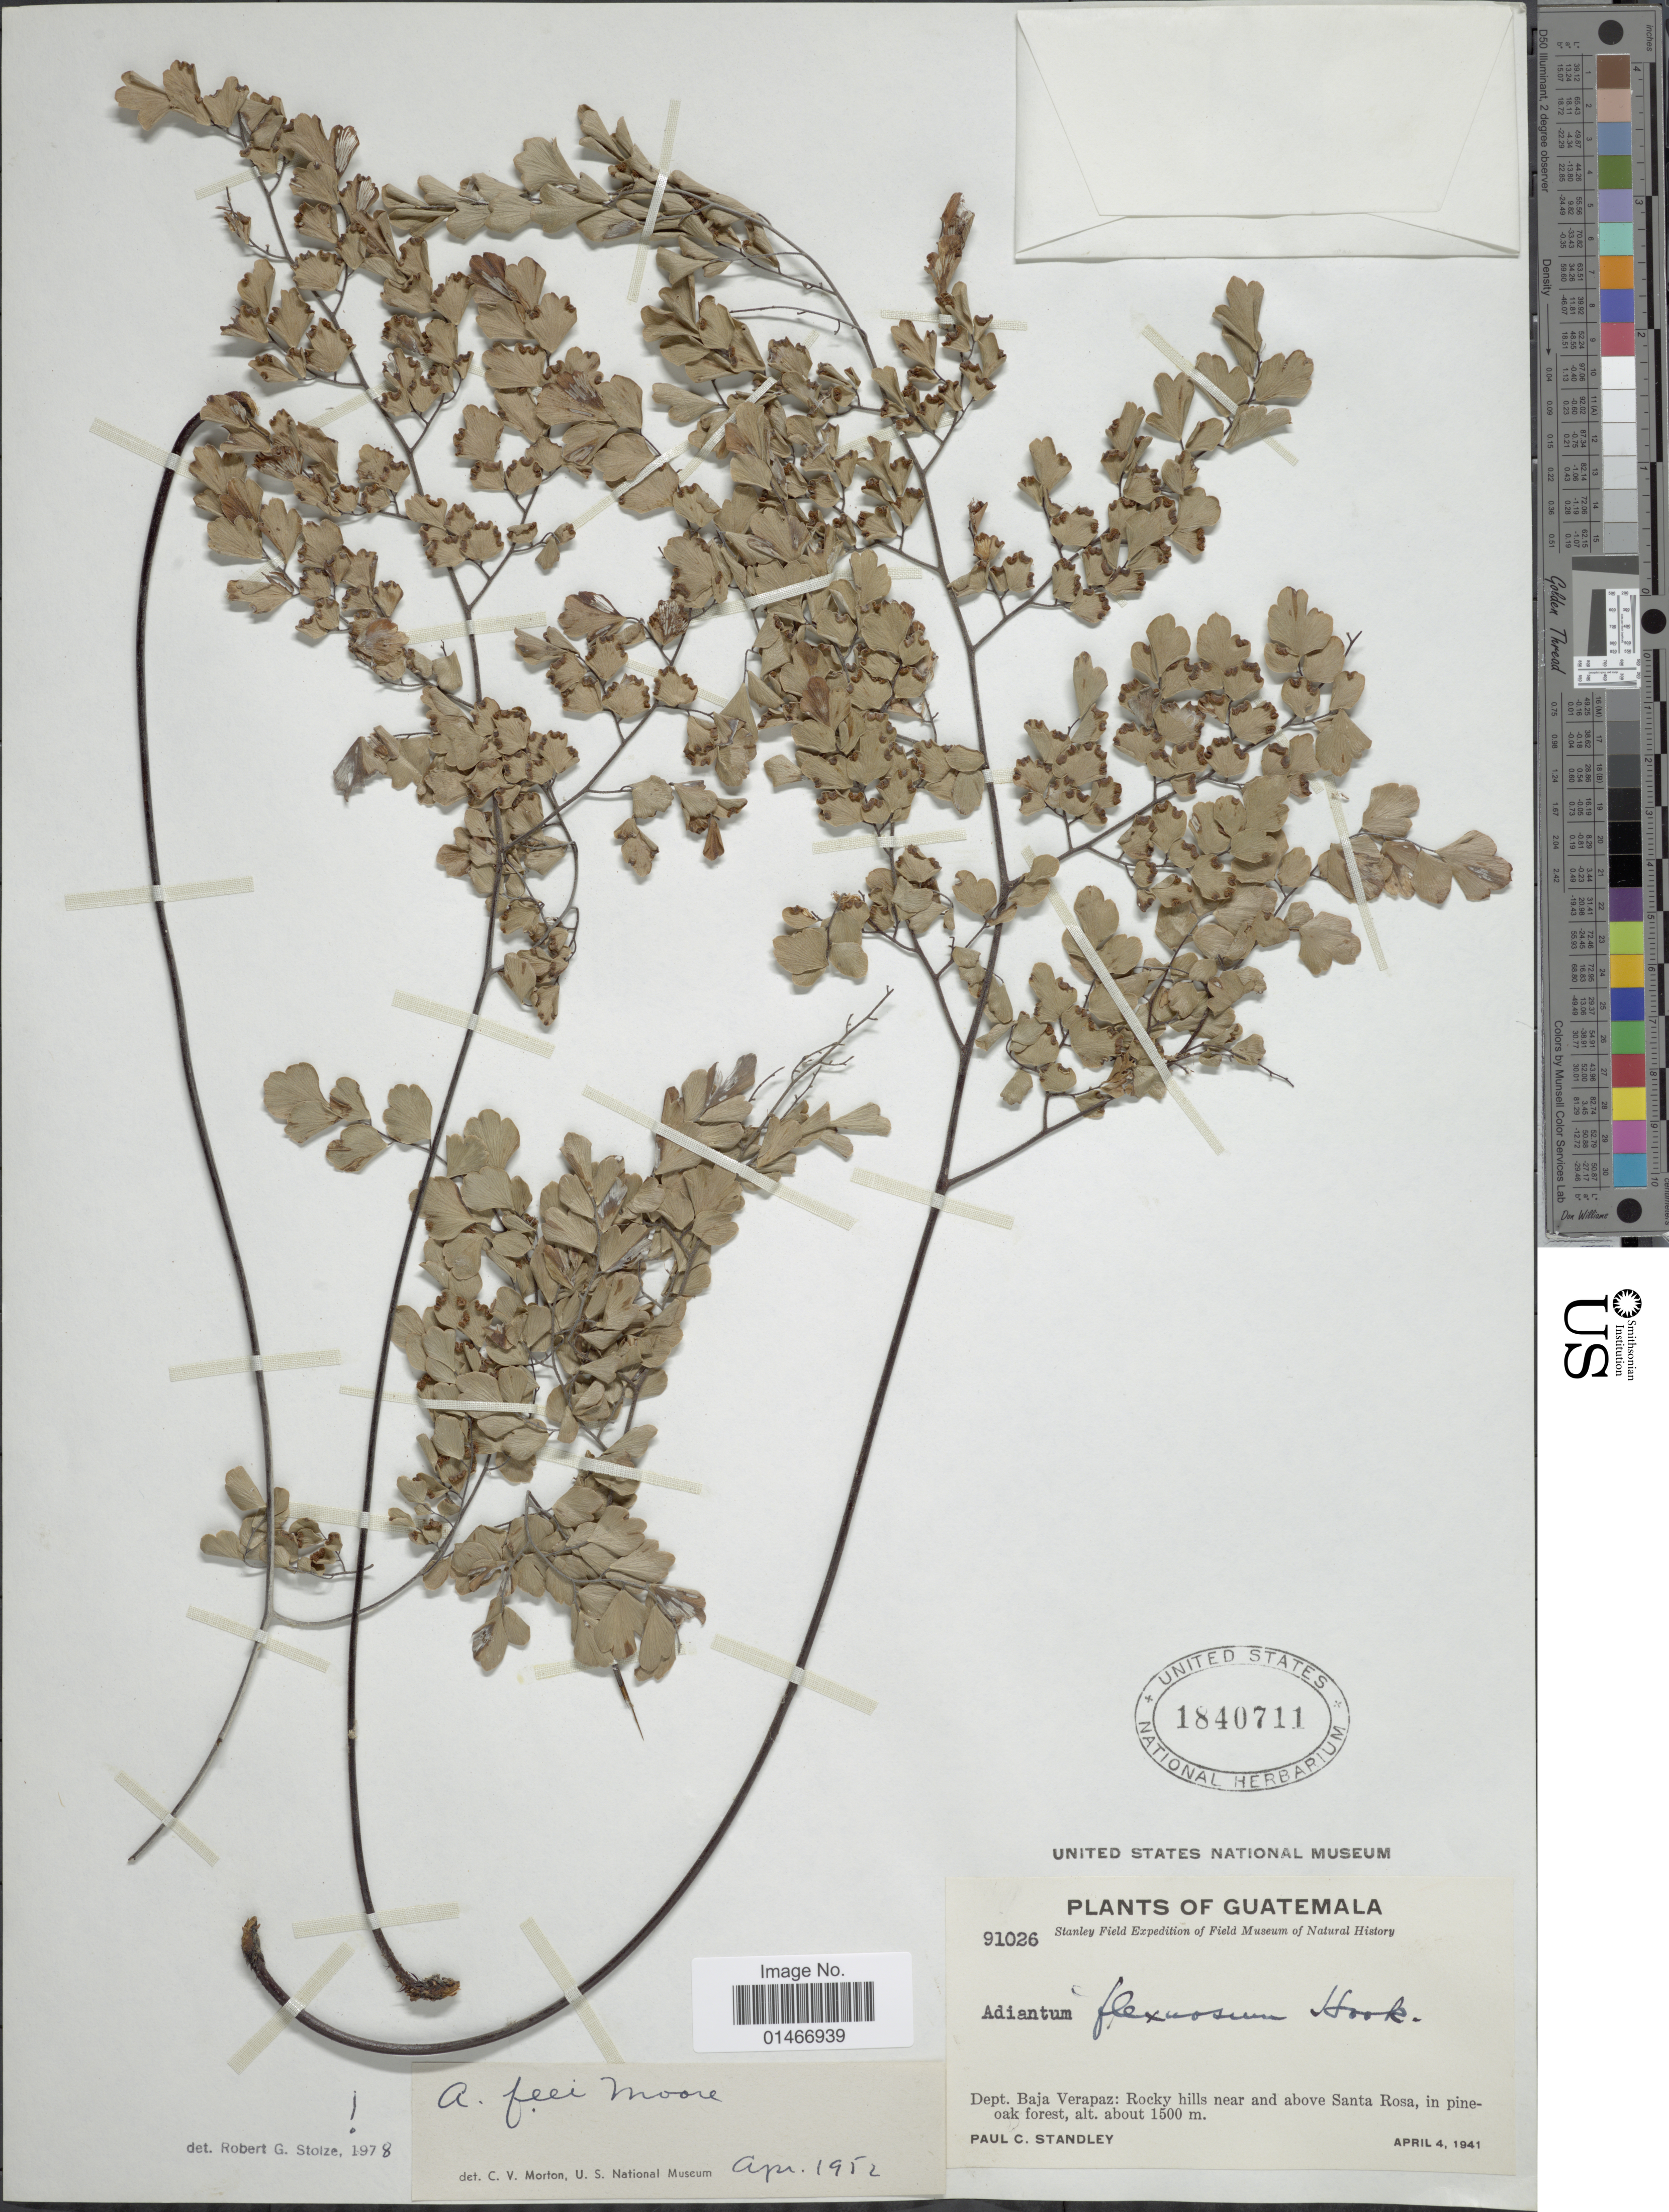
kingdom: Plantae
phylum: Tracheophyta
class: Polypodiopsida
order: Polypodiales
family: Pteridaceae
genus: Adiantum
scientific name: Adiantum feei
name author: T. Moore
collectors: P. C. Standley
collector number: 91026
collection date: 1941-04-04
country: Guatemala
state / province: Baja Verapaz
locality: Dept. Baja Verapaz: Rocky hills near and above Santa Rosa.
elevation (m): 1500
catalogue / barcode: US 1840711